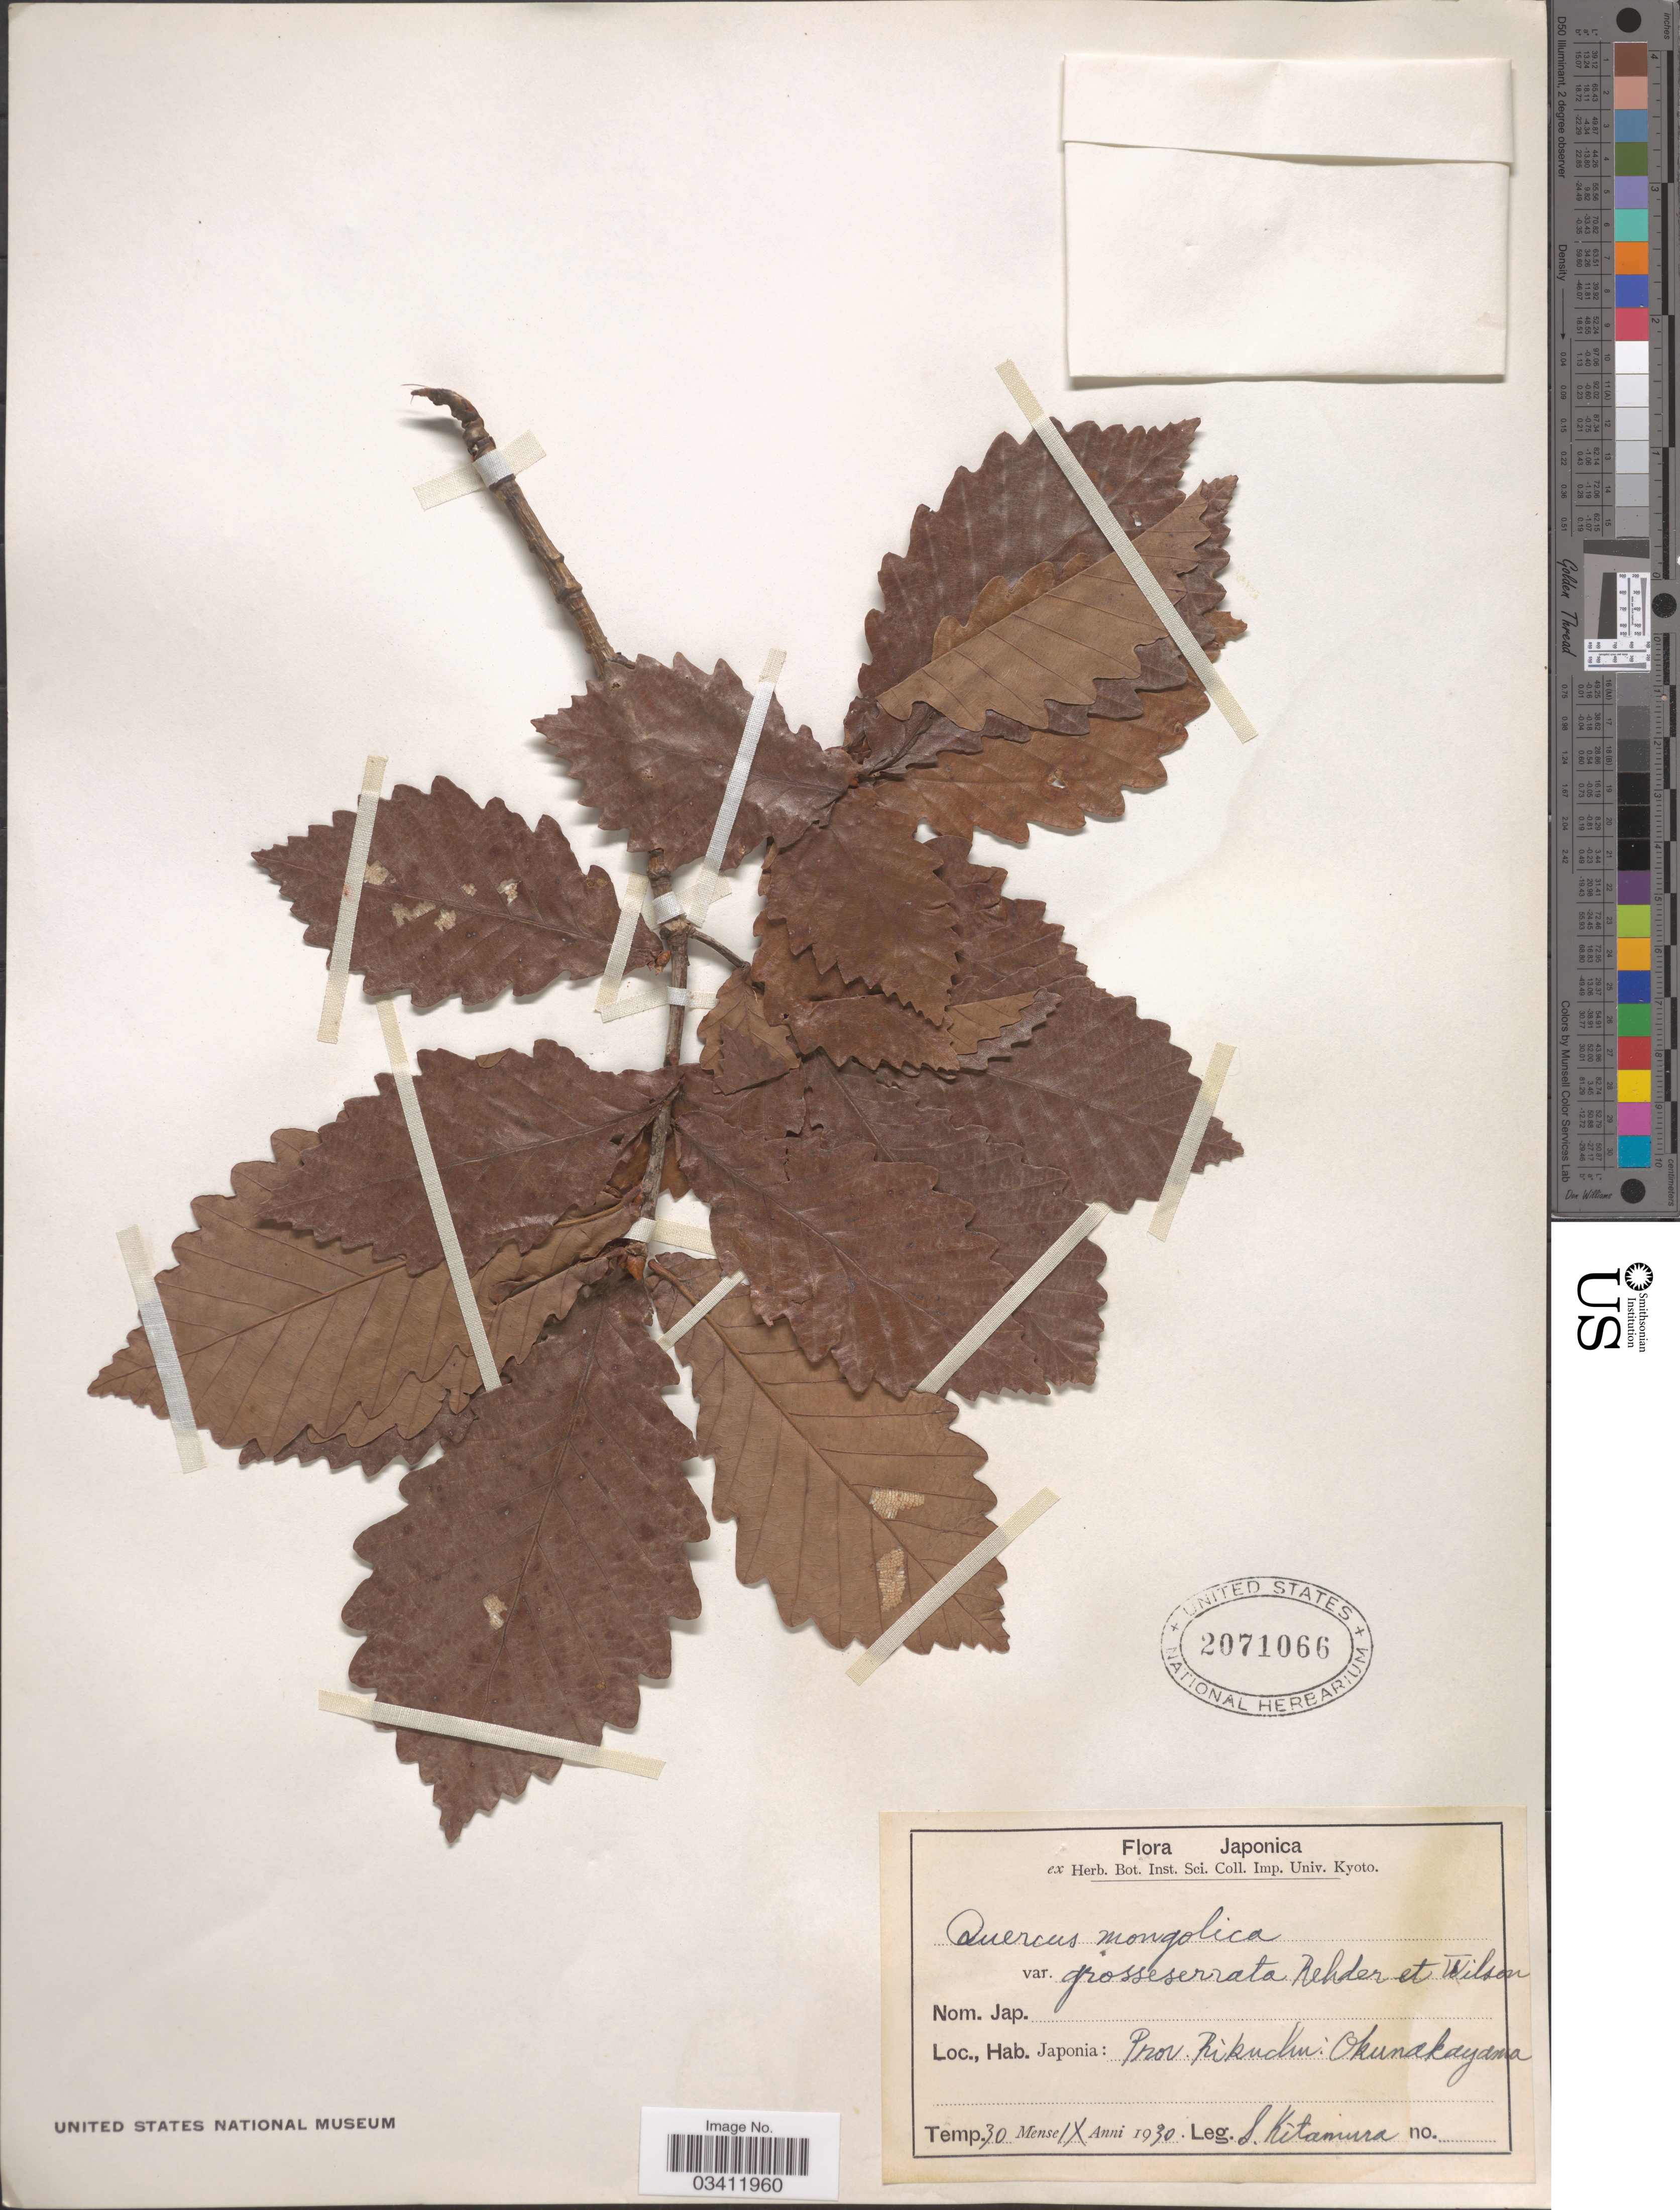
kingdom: Plantae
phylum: Tracheophyta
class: Magnoliopsida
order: Fagales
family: Fagaceae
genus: Quercus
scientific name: Quercus mongolica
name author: Fisch. ex Ledeb.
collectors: S. Kitamura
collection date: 1930-09-30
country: Japan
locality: Prov. Rikuchu: Okunakayama.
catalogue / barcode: US 2071066